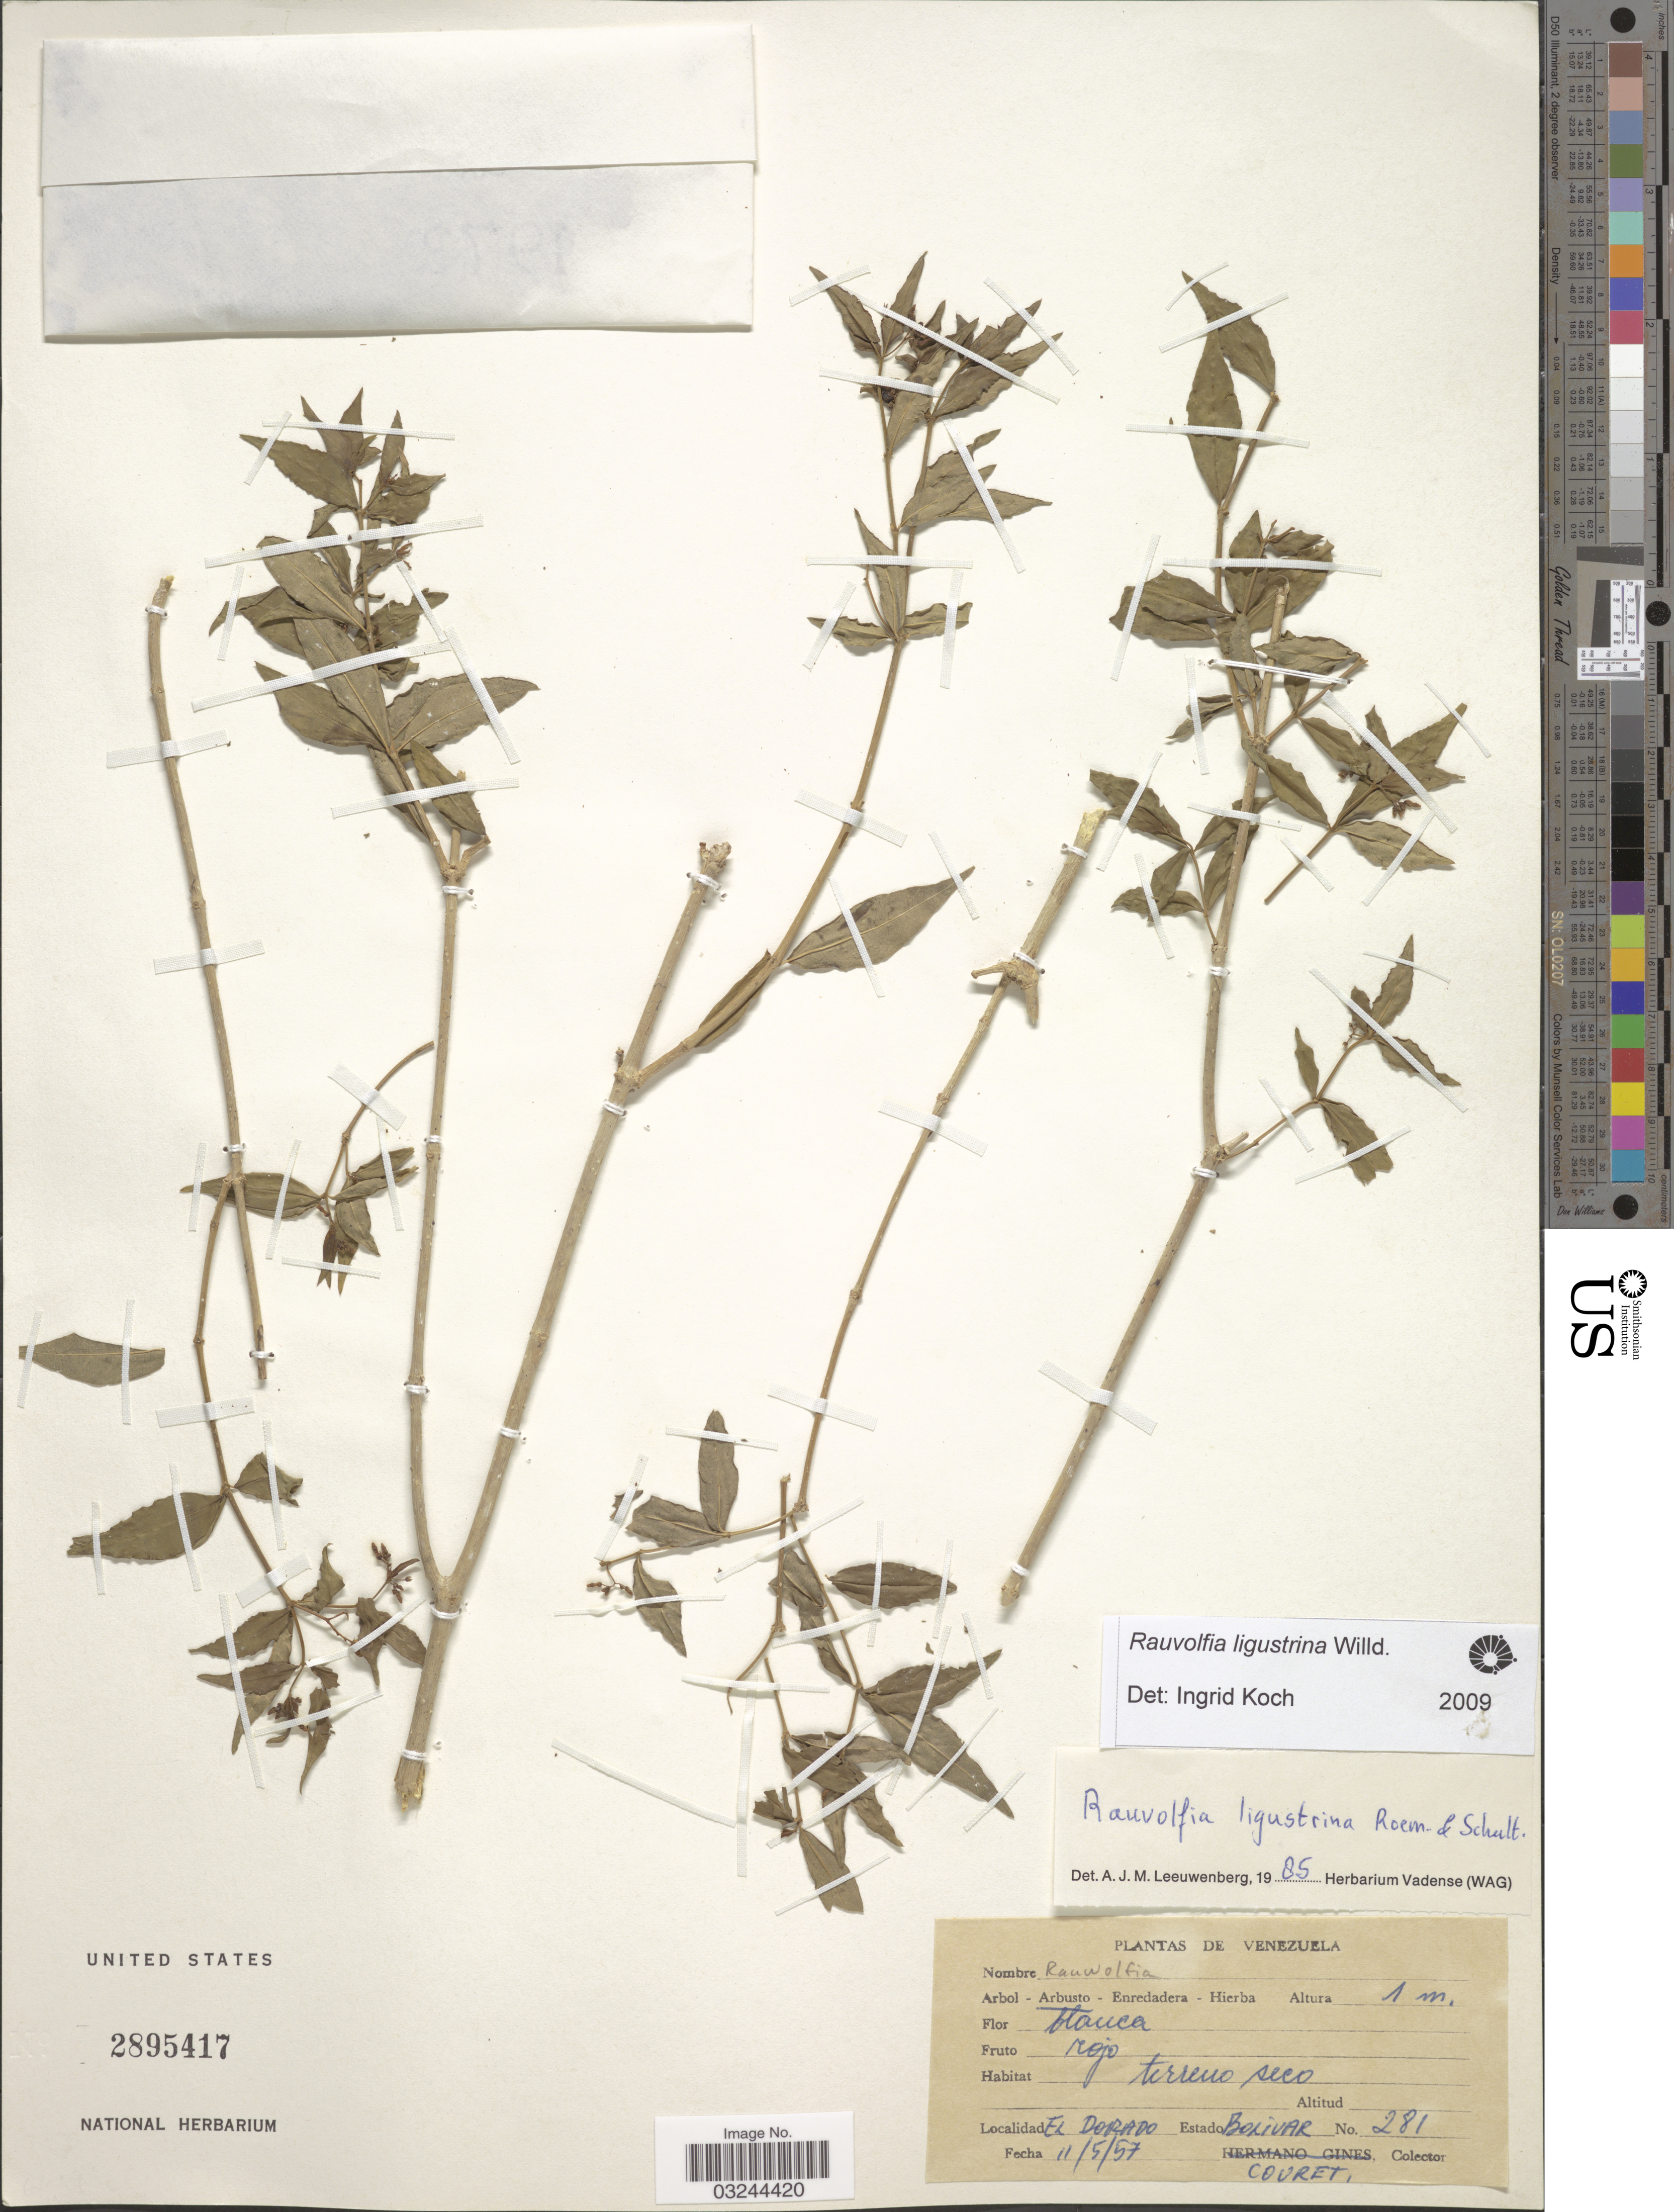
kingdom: Plantae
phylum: Tracheophyta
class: Magnoliopsida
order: Gentianales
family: Apocynaceae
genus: Rauvolfia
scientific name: Rauvolfia ligustrina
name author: Willd. ex Roem. & Schult.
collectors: -. Couret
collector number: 281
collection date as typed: Transcribed d/m/y: 11/5/57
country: Venezuela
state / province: Bolivar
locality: El Dorado.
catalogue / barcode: US 2895417